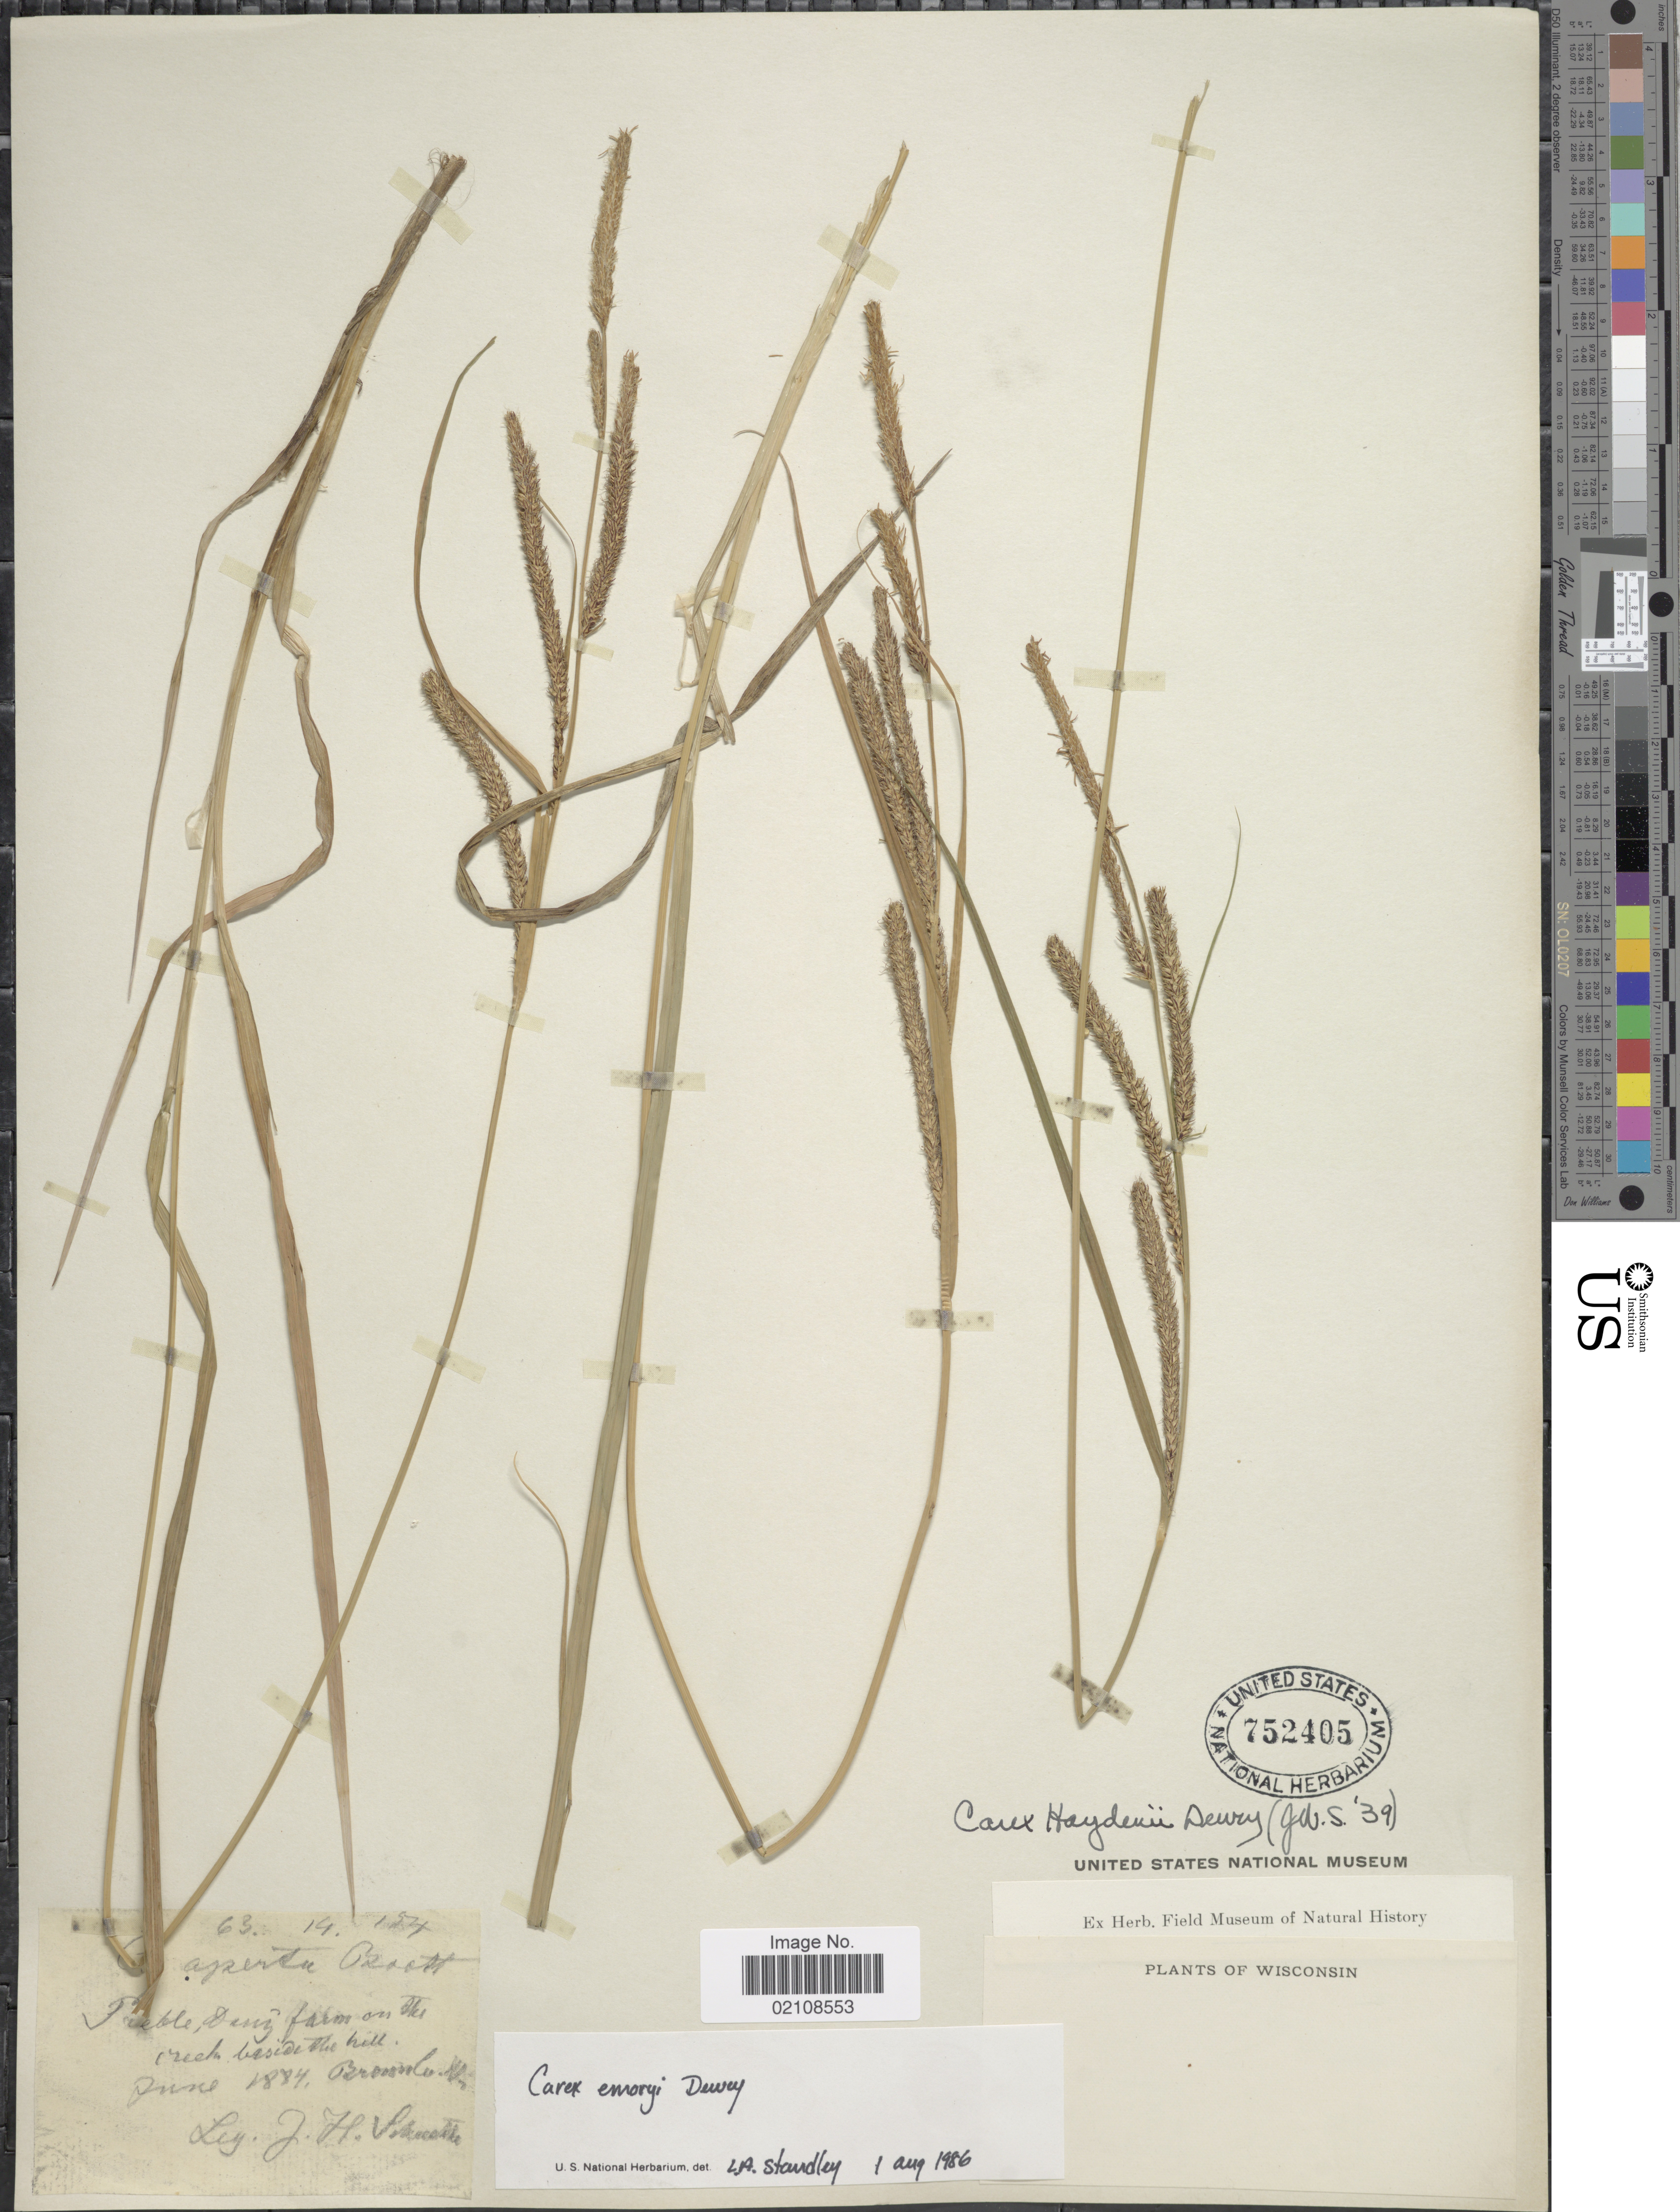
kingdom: Plantae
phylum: Tracheophyta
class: Liliopsida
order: Poales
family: Cyperaceae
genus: Carex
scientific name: Carex emoryi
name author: Dewey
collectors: J. H. Schuette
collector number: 63/14/154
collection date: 1884-06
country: United States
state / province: Wisconsin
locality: Dany's Farm on the Creek beside the hill, Brown Co.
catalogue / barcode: US 752405